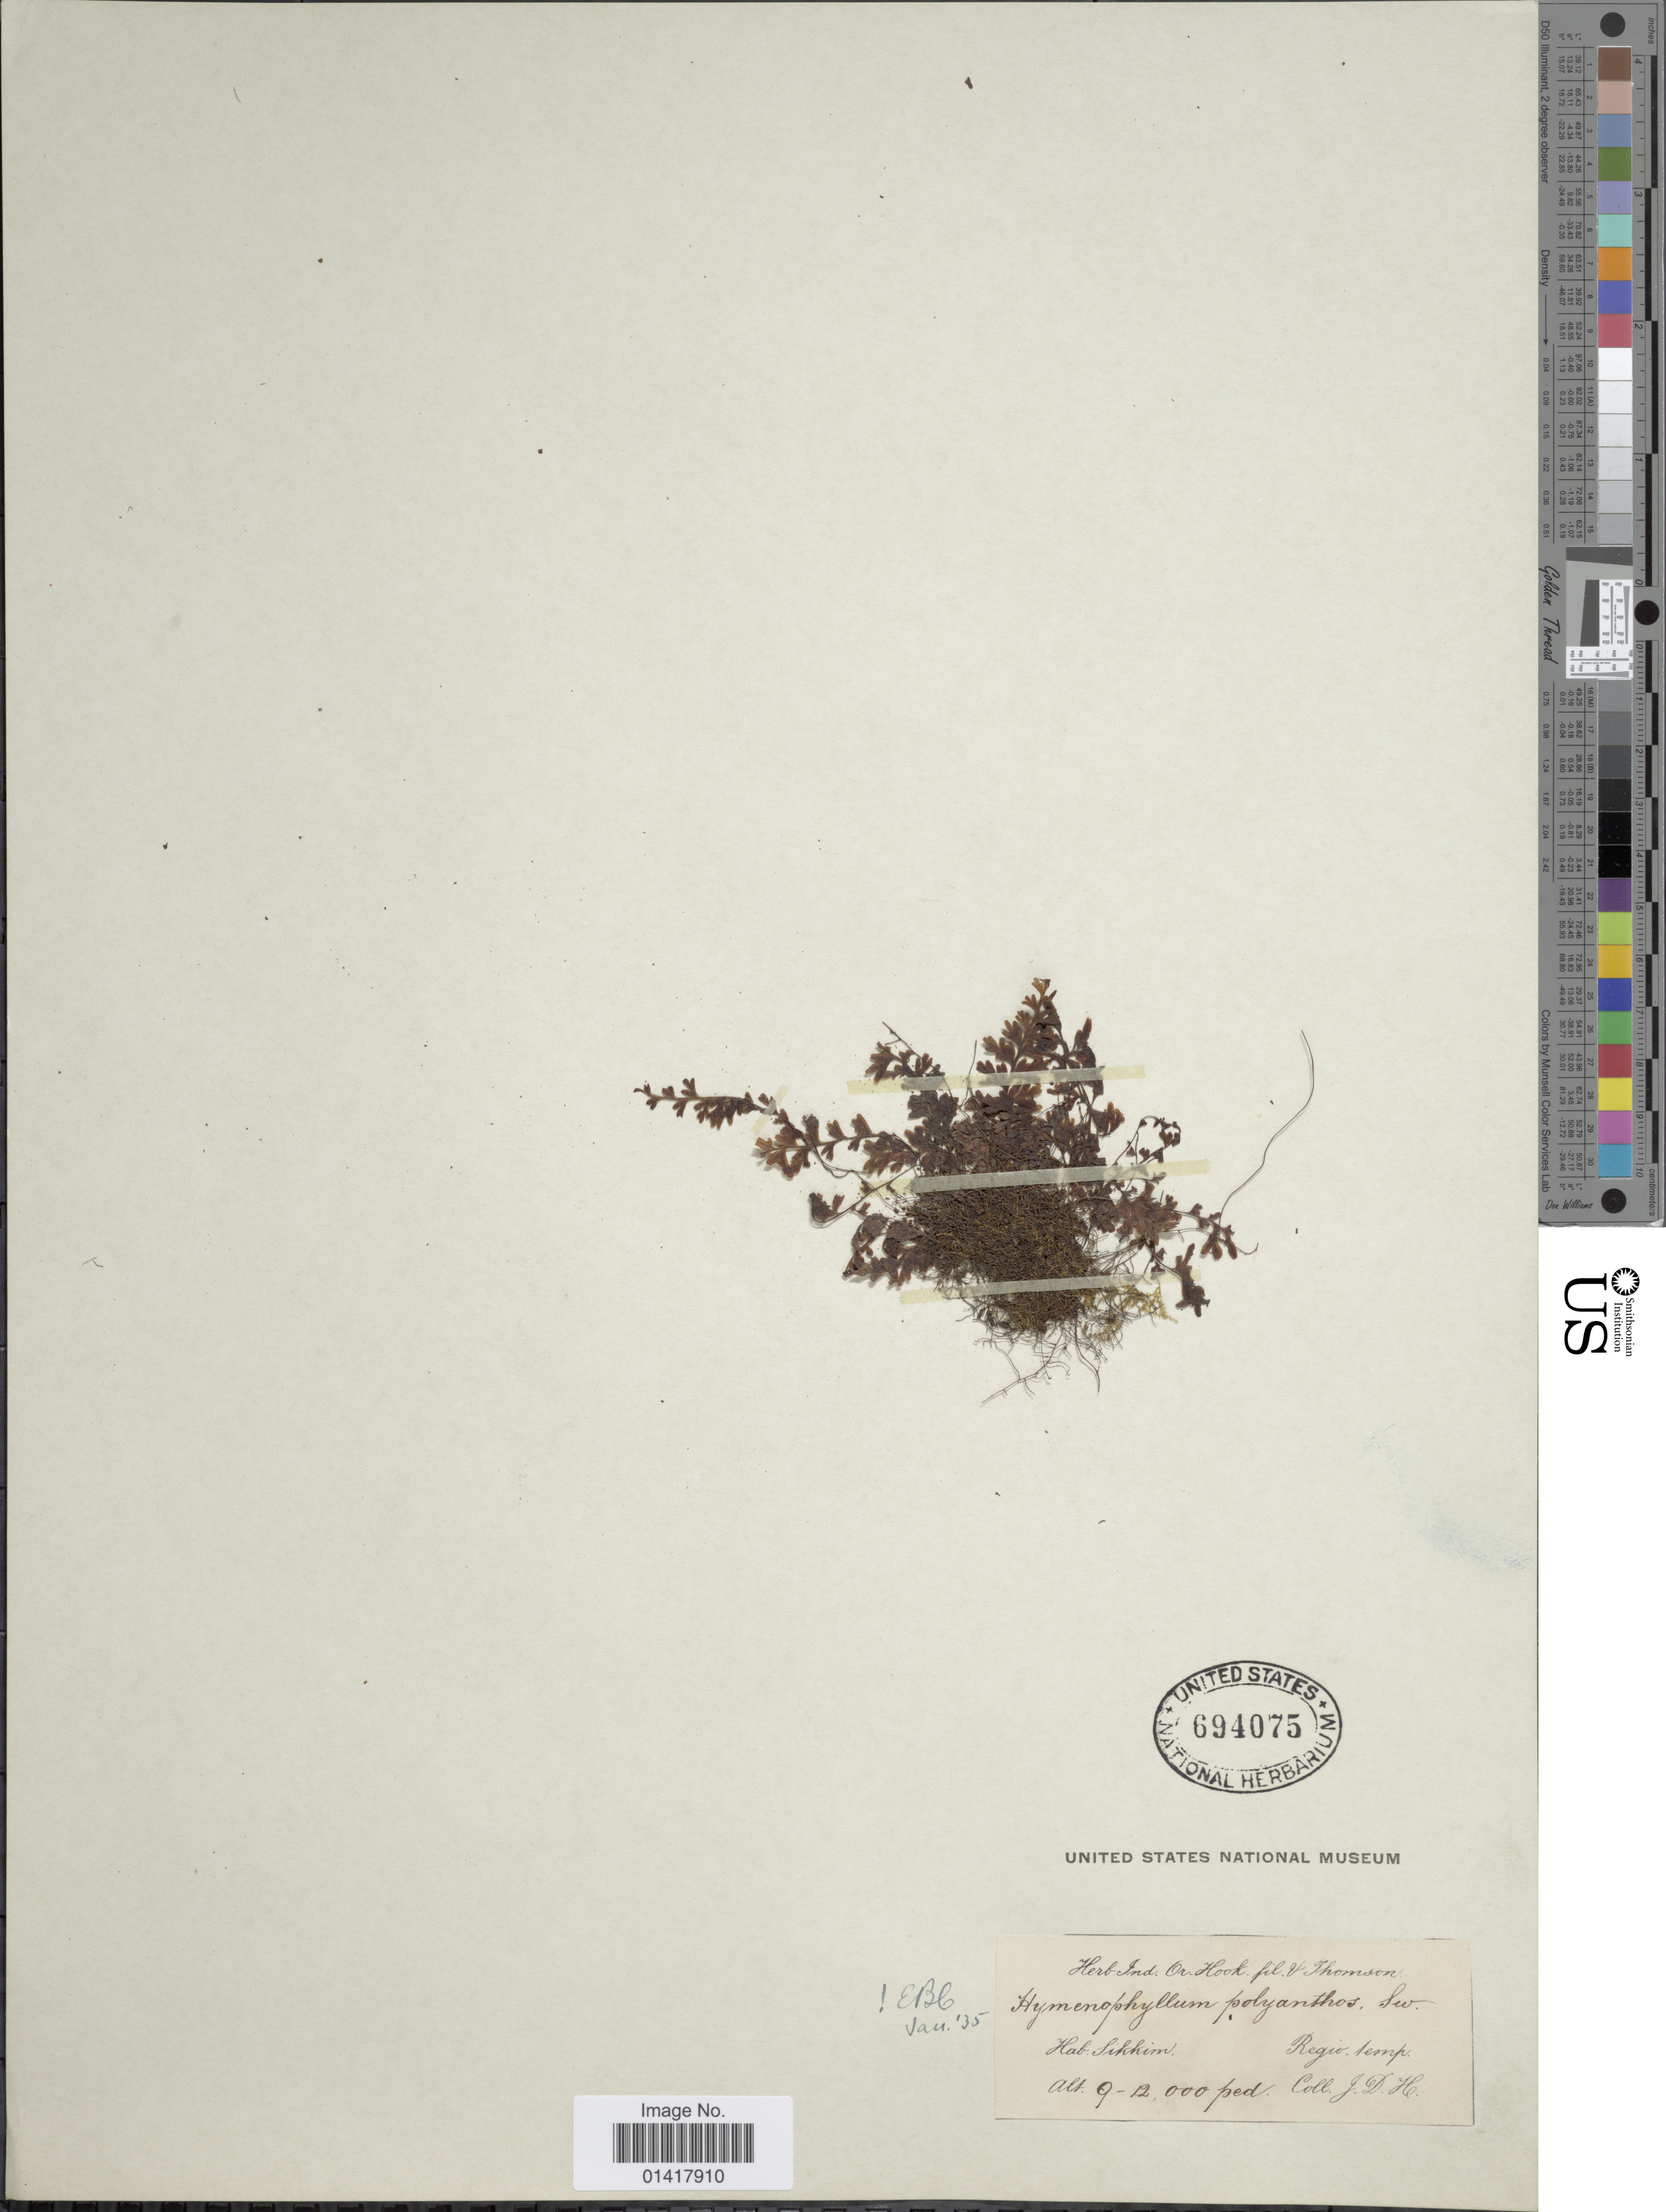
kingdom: Plantae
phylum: Tracheophyta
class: Polypodiopsida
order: Hymenophyllales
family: Hymenophyllaceae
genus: Hymenophyllum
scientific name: Hymenophyllum polyanthos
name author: (Sw.) Sw.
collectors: J. D. H.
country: India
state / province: Sikkim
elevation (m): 3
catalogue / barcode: US 694075